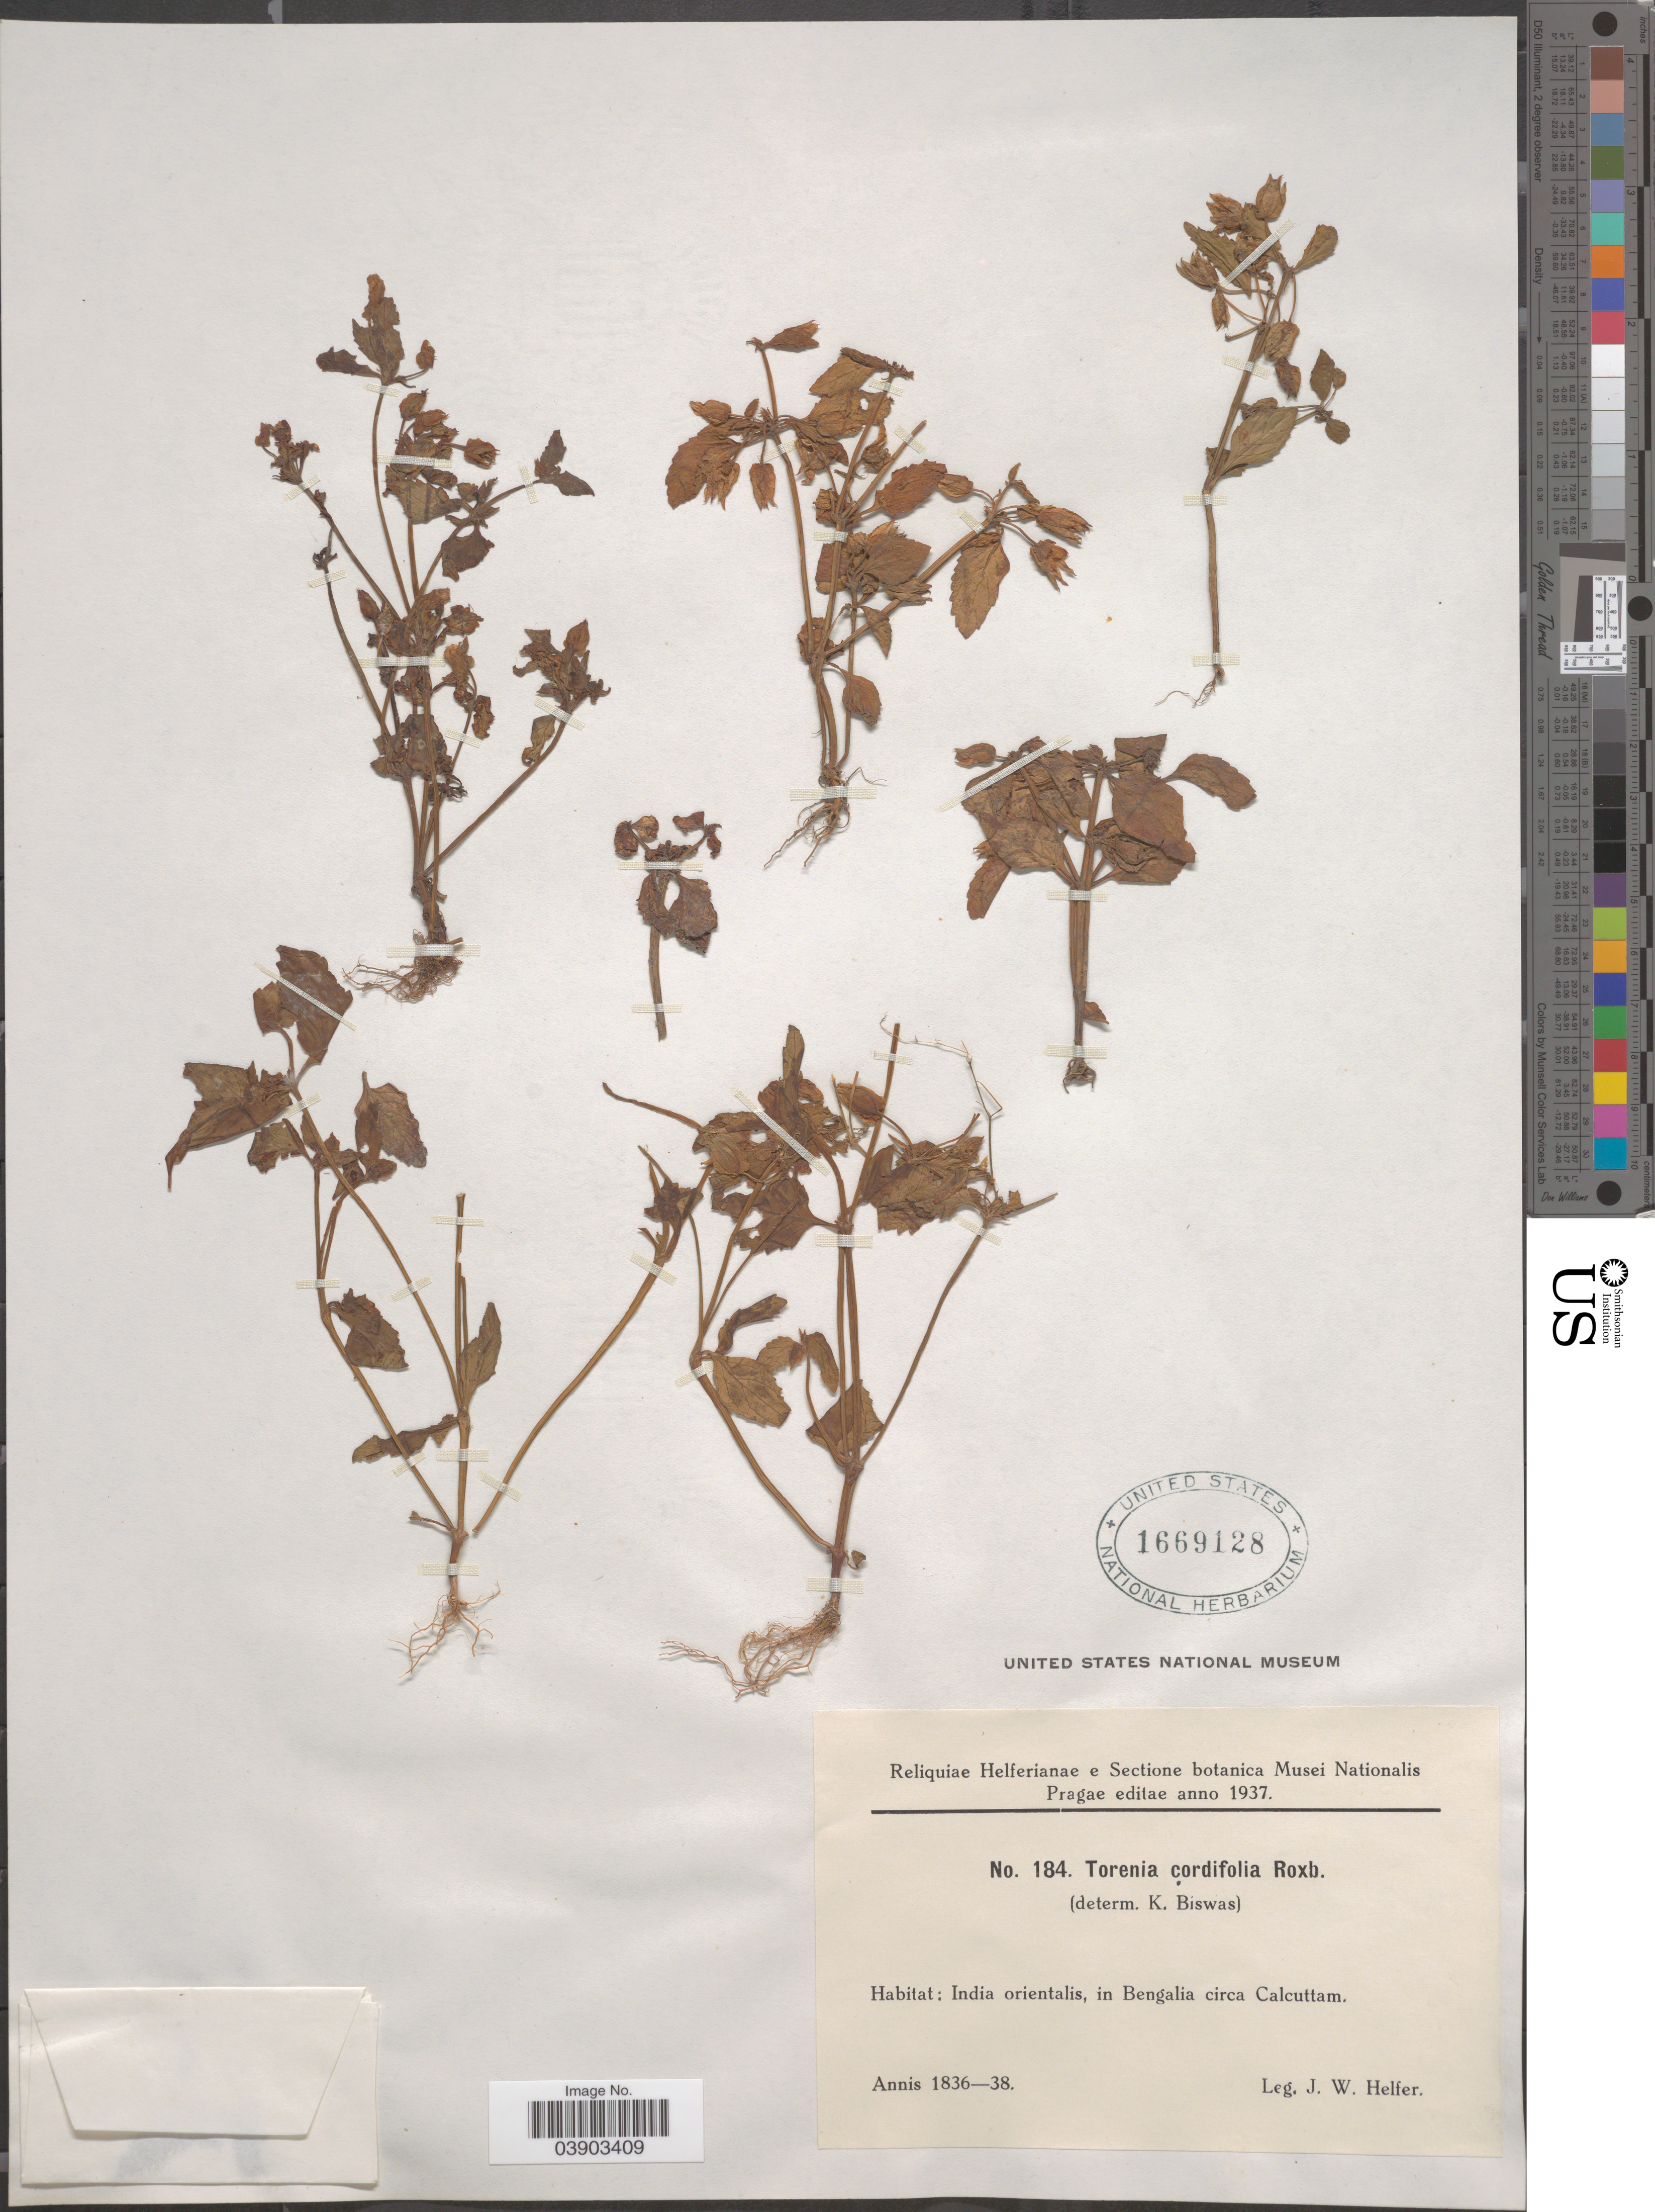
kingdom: Plantae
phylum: Tracheophyta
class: Magnoliopsida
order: Lamiales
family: Linderniaceae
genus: Torenia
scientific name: Torenia cordifolia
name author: Roxb.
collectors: J. W. Helfer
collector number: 184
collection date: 1836/1838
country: India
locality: India orientalis, in Bengalia circa Calcuttam.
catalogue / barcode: US 1669128